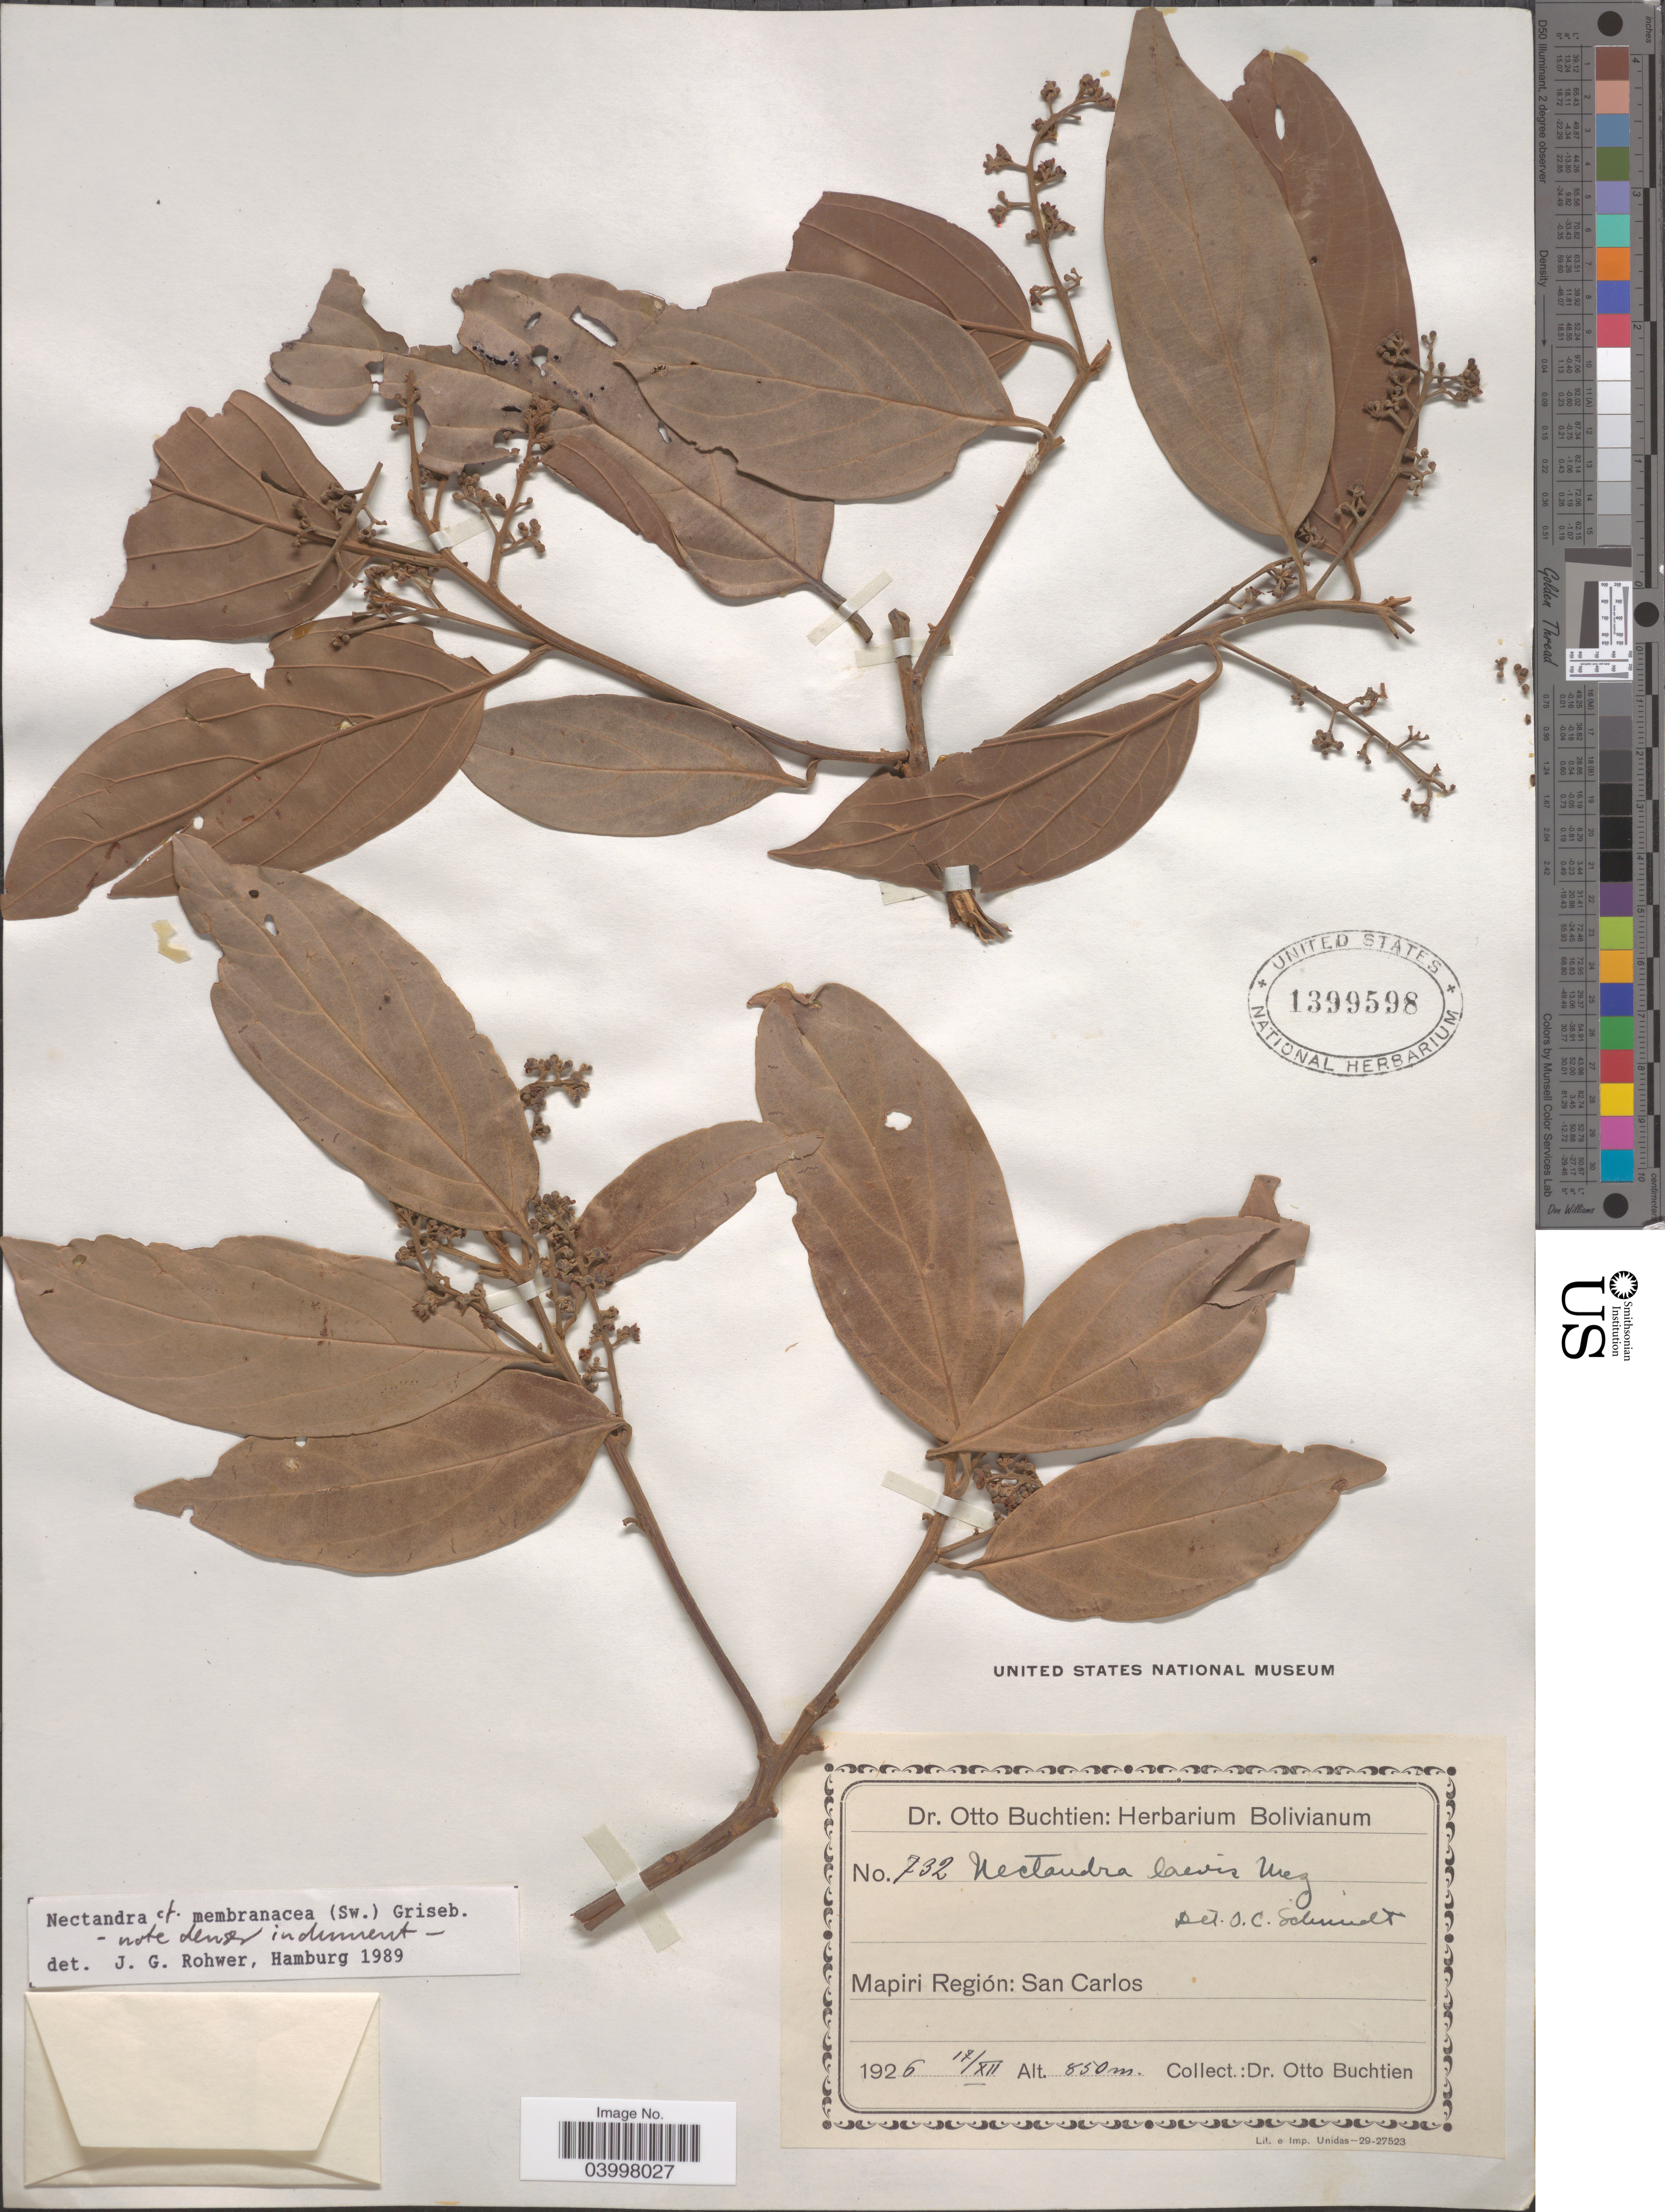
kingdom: Plantae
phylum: Tracheophyta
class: Magnoliopsida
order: Laurales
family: Lauraceae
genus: Nectandra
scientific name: Nectandra membranacea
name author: (Sw.) Griseb.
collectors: O. Buchtien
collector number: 732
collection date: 1926-12-17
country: Bolivia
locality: Mapiri Región: San Carlos.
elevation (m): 850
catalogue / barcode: US 1399598